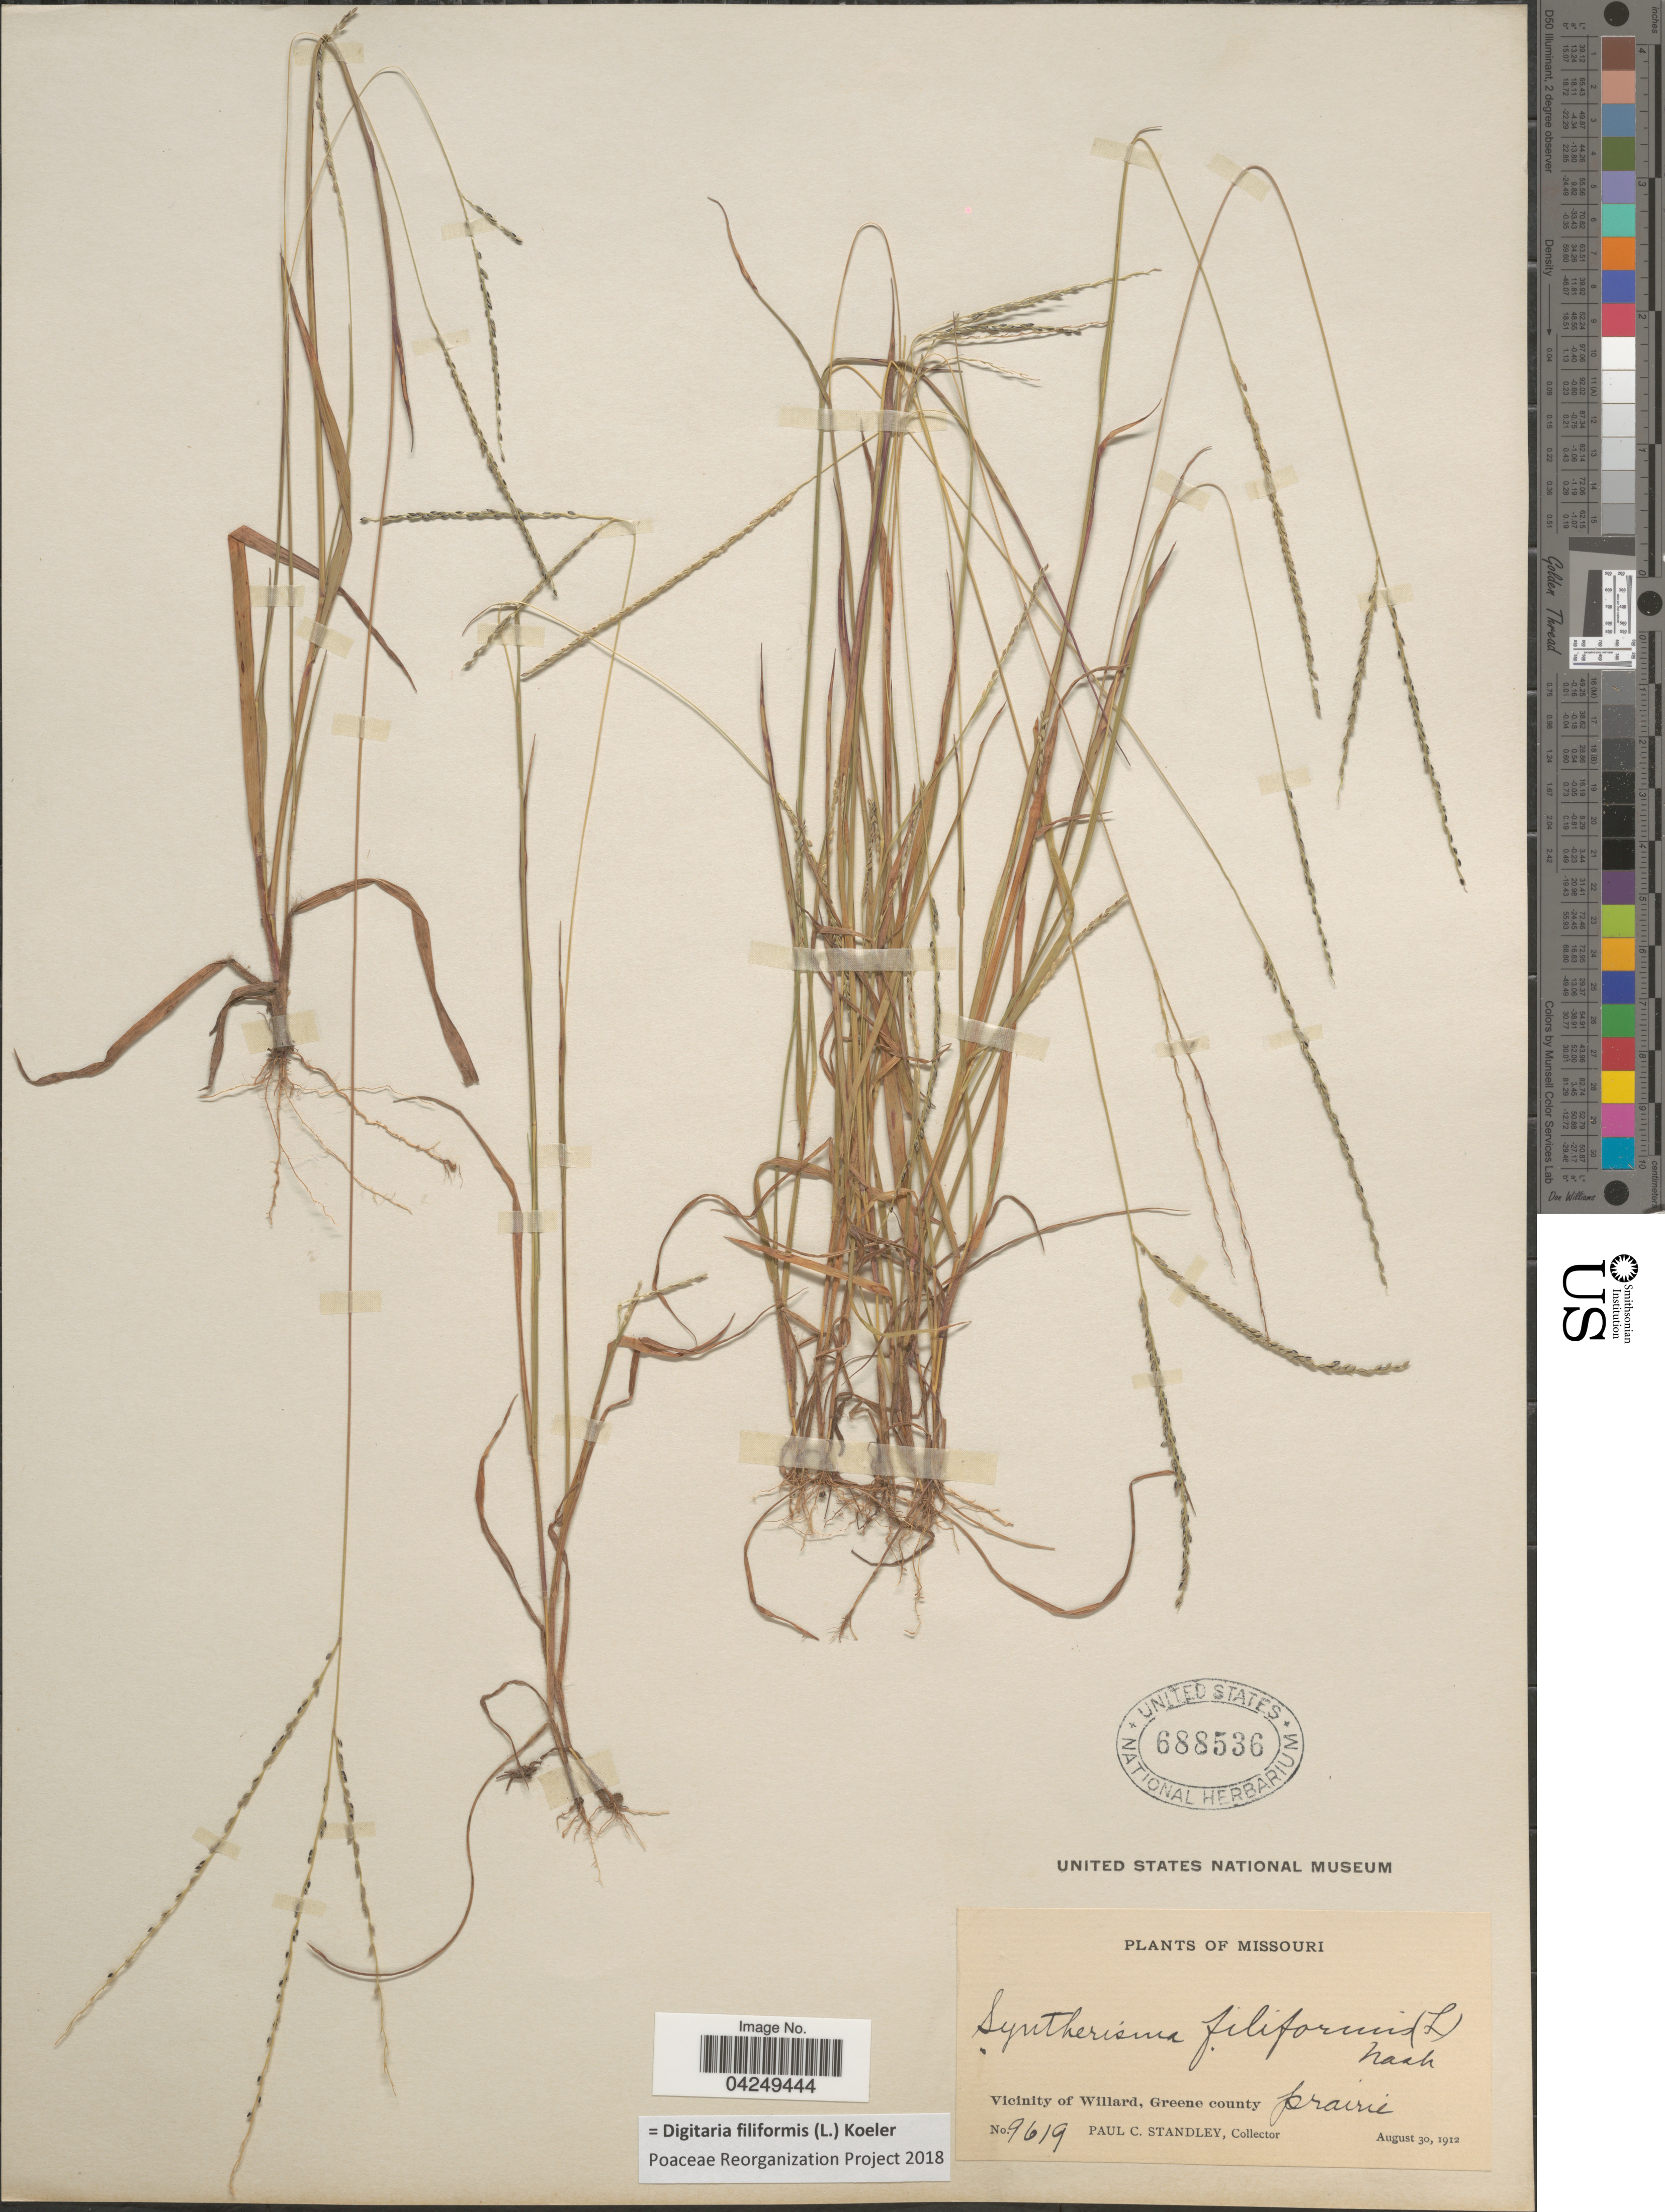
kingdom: Plantae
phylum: Tracheophyta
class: Liliopsida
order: Poales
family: Poaceae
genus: Digitaria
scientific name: Digitaria filiformis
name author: (L.) Koeler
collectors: P. C. Standley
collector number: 9619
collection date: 1912-08-30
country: United States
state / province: Missouri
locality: Vicinity of Willard, Greene county prairie.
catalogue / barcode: US 688536